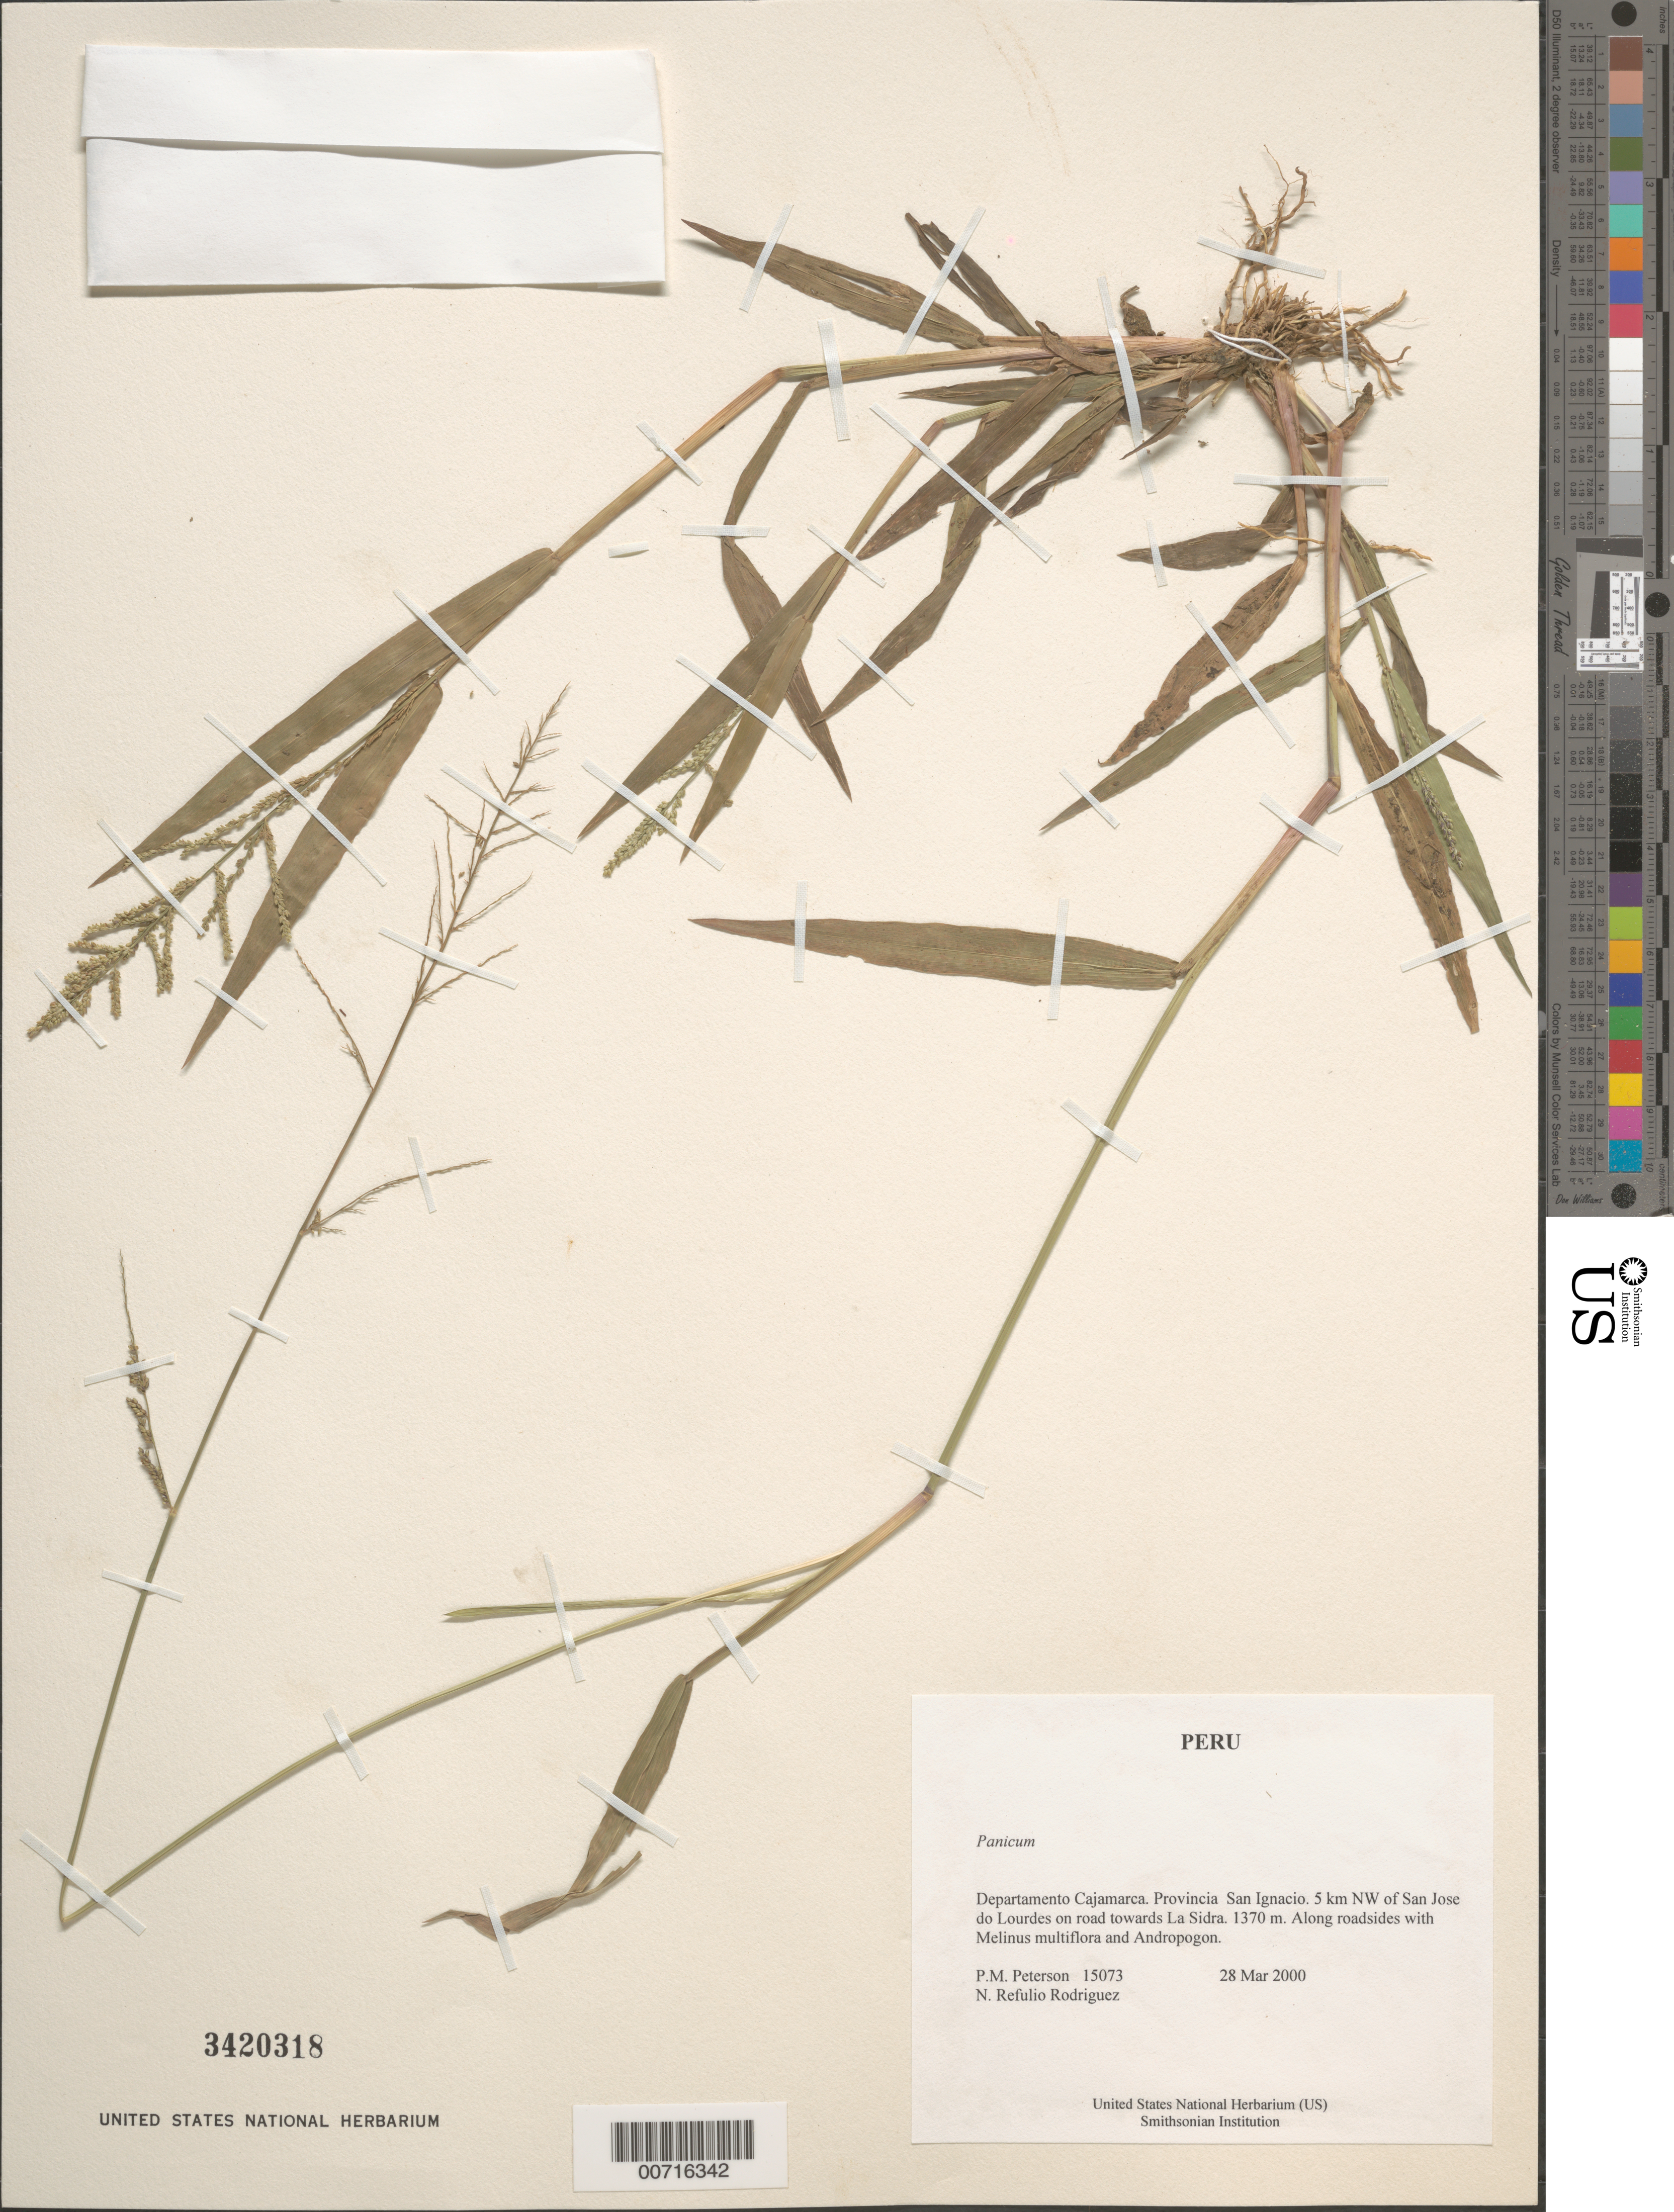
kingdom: Plantae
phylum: Tracheophyta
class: Liliopsida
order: Poales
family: Poaceae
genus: Steinchisma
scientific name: Steinchisma laxum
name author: (Sw.) Zuloaga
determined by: Davidse, Gerrit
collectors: P. M. Peterson & N. Refulio-Rodríguez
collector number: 15073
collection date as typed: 28 Mar 2000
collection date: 2000-03-28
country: Peru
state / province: Cajamarca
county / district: San Ignacio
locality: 5 km NW of San Jose do Lourdes on road towards La Sidra.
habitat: Along roadsides with Melinus multiflora and Andropogon.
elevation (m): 1370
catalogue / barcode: US 3420318